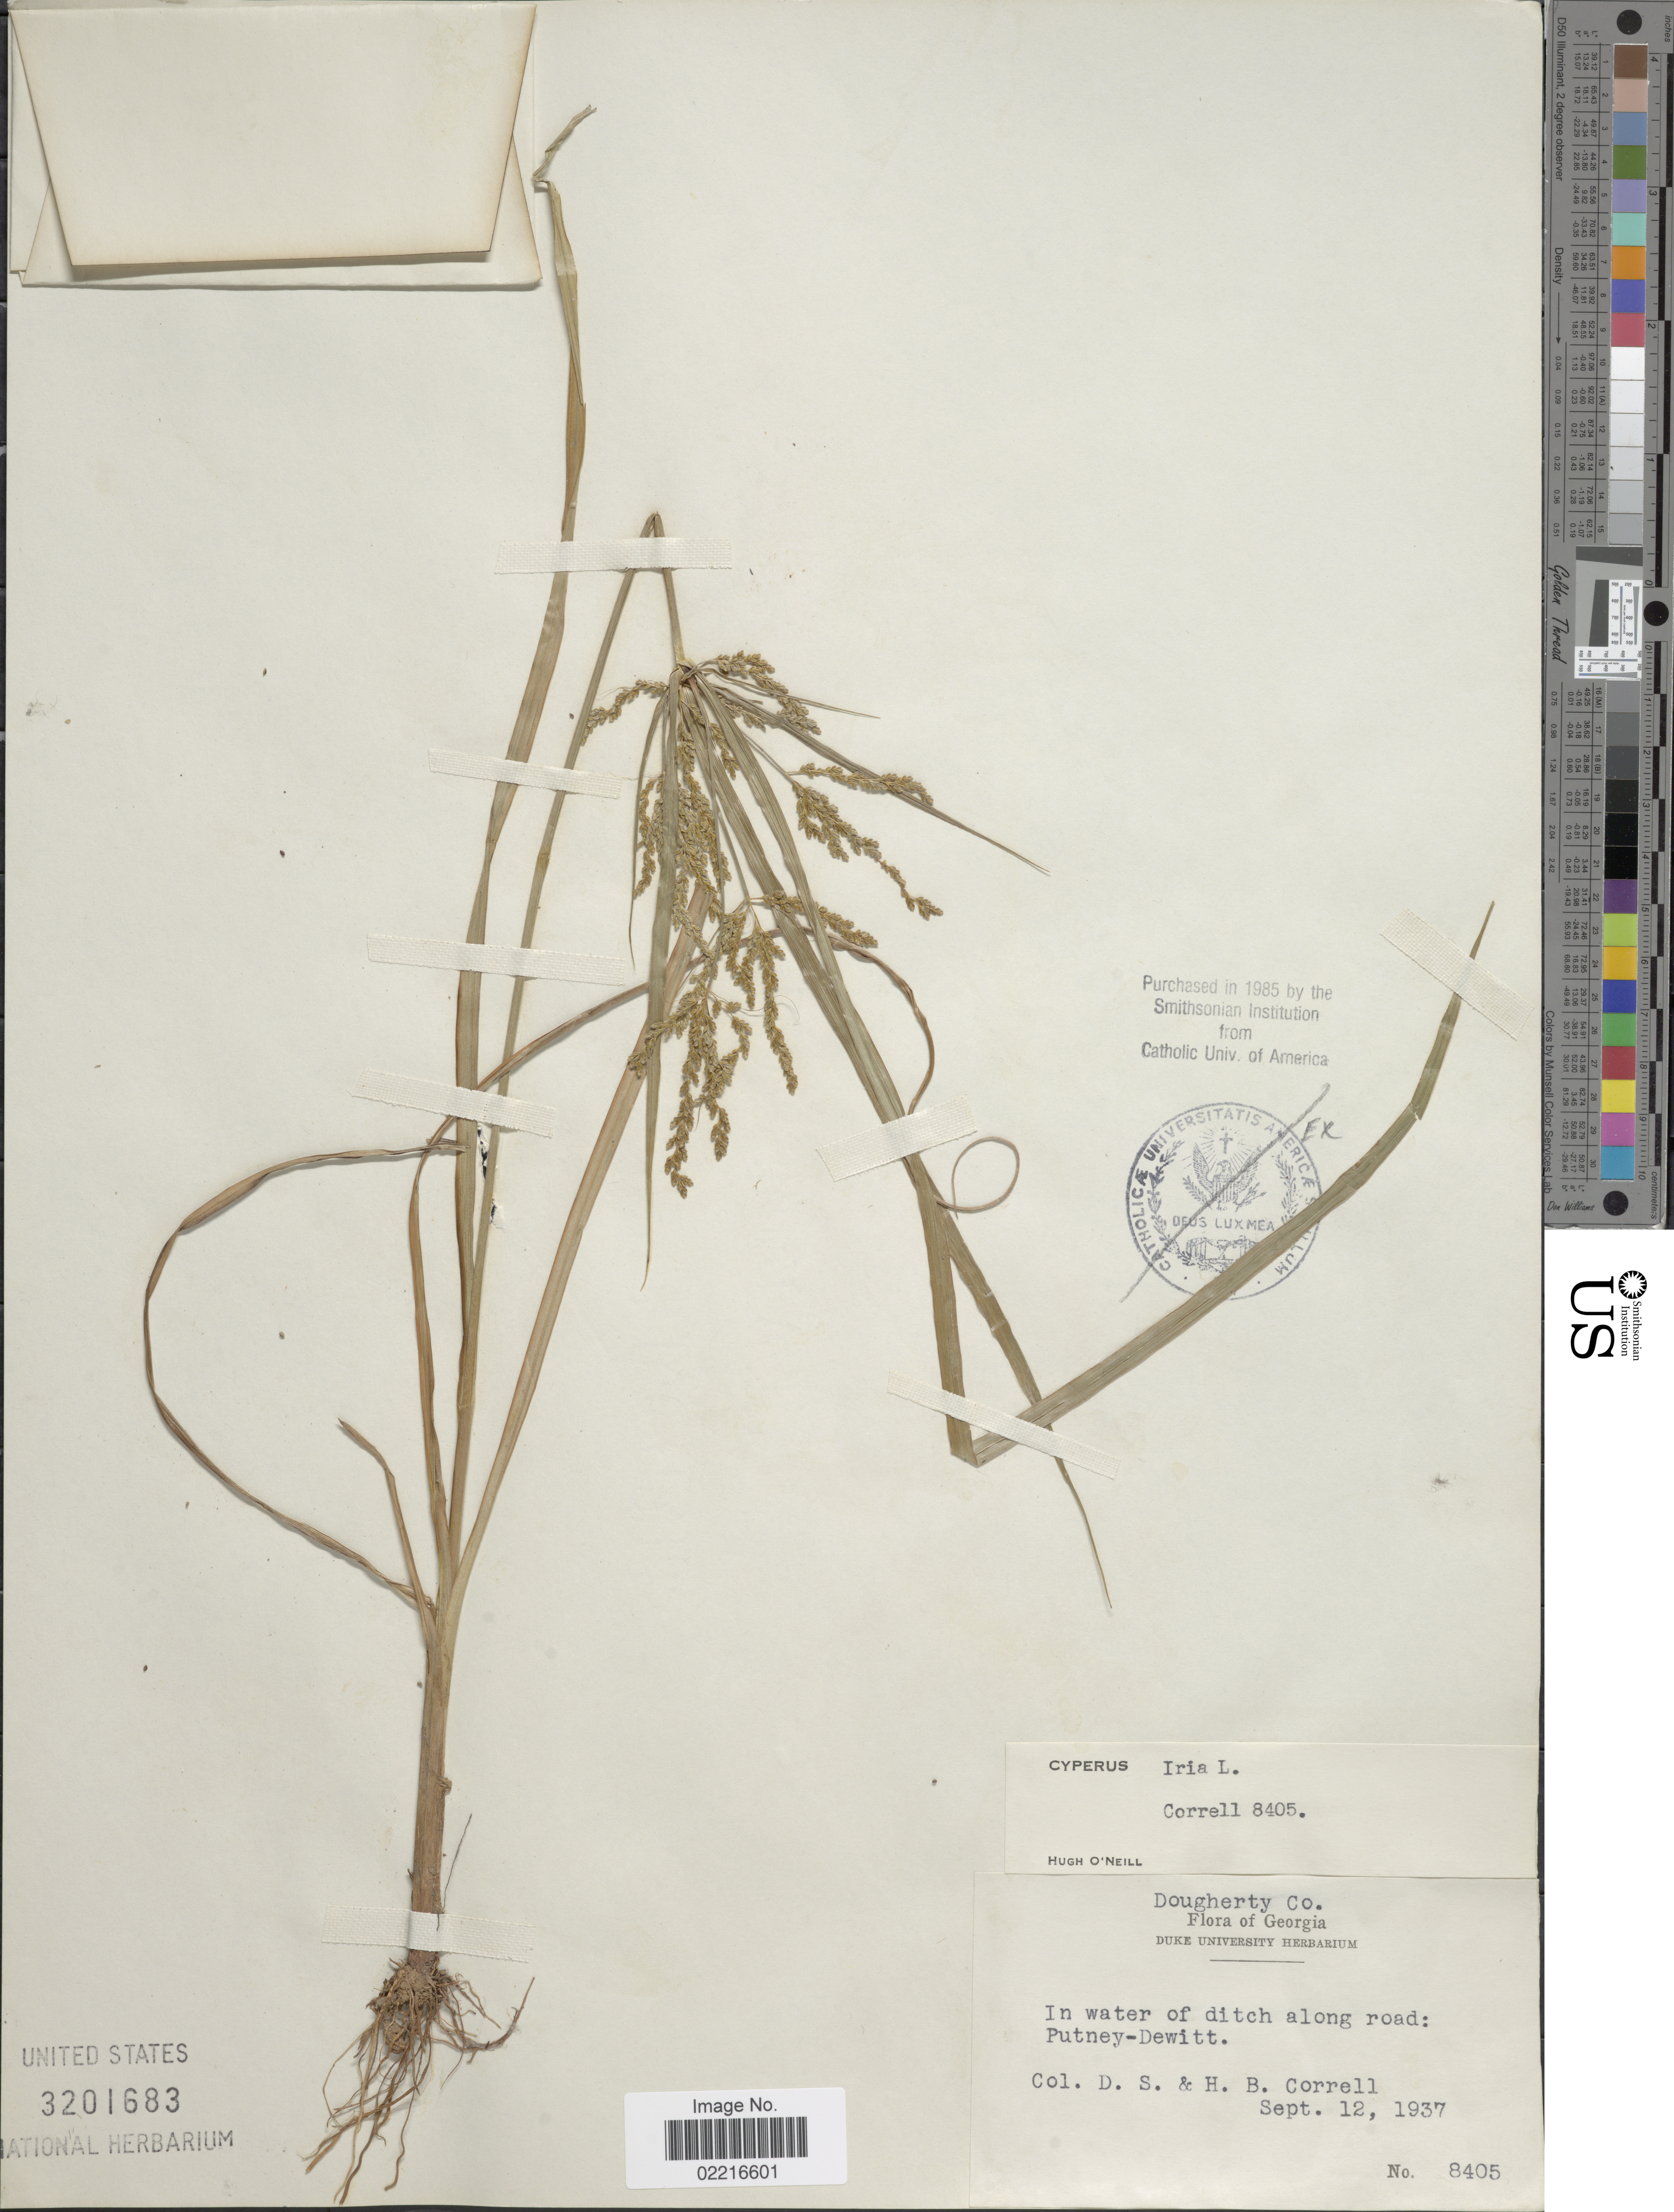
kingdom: Plantae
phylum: Tracheophyta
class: Liliopsida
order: Poales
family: Cyperaceae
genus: Cyperus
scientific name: Cyperus iria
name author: L.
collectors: D. S. Correll & H. Correll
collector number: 8405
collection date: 1937-09-12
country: United States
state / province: Georgia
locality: Dougherty Co, along road, Putney-Dewitt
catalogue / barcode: US 3201683